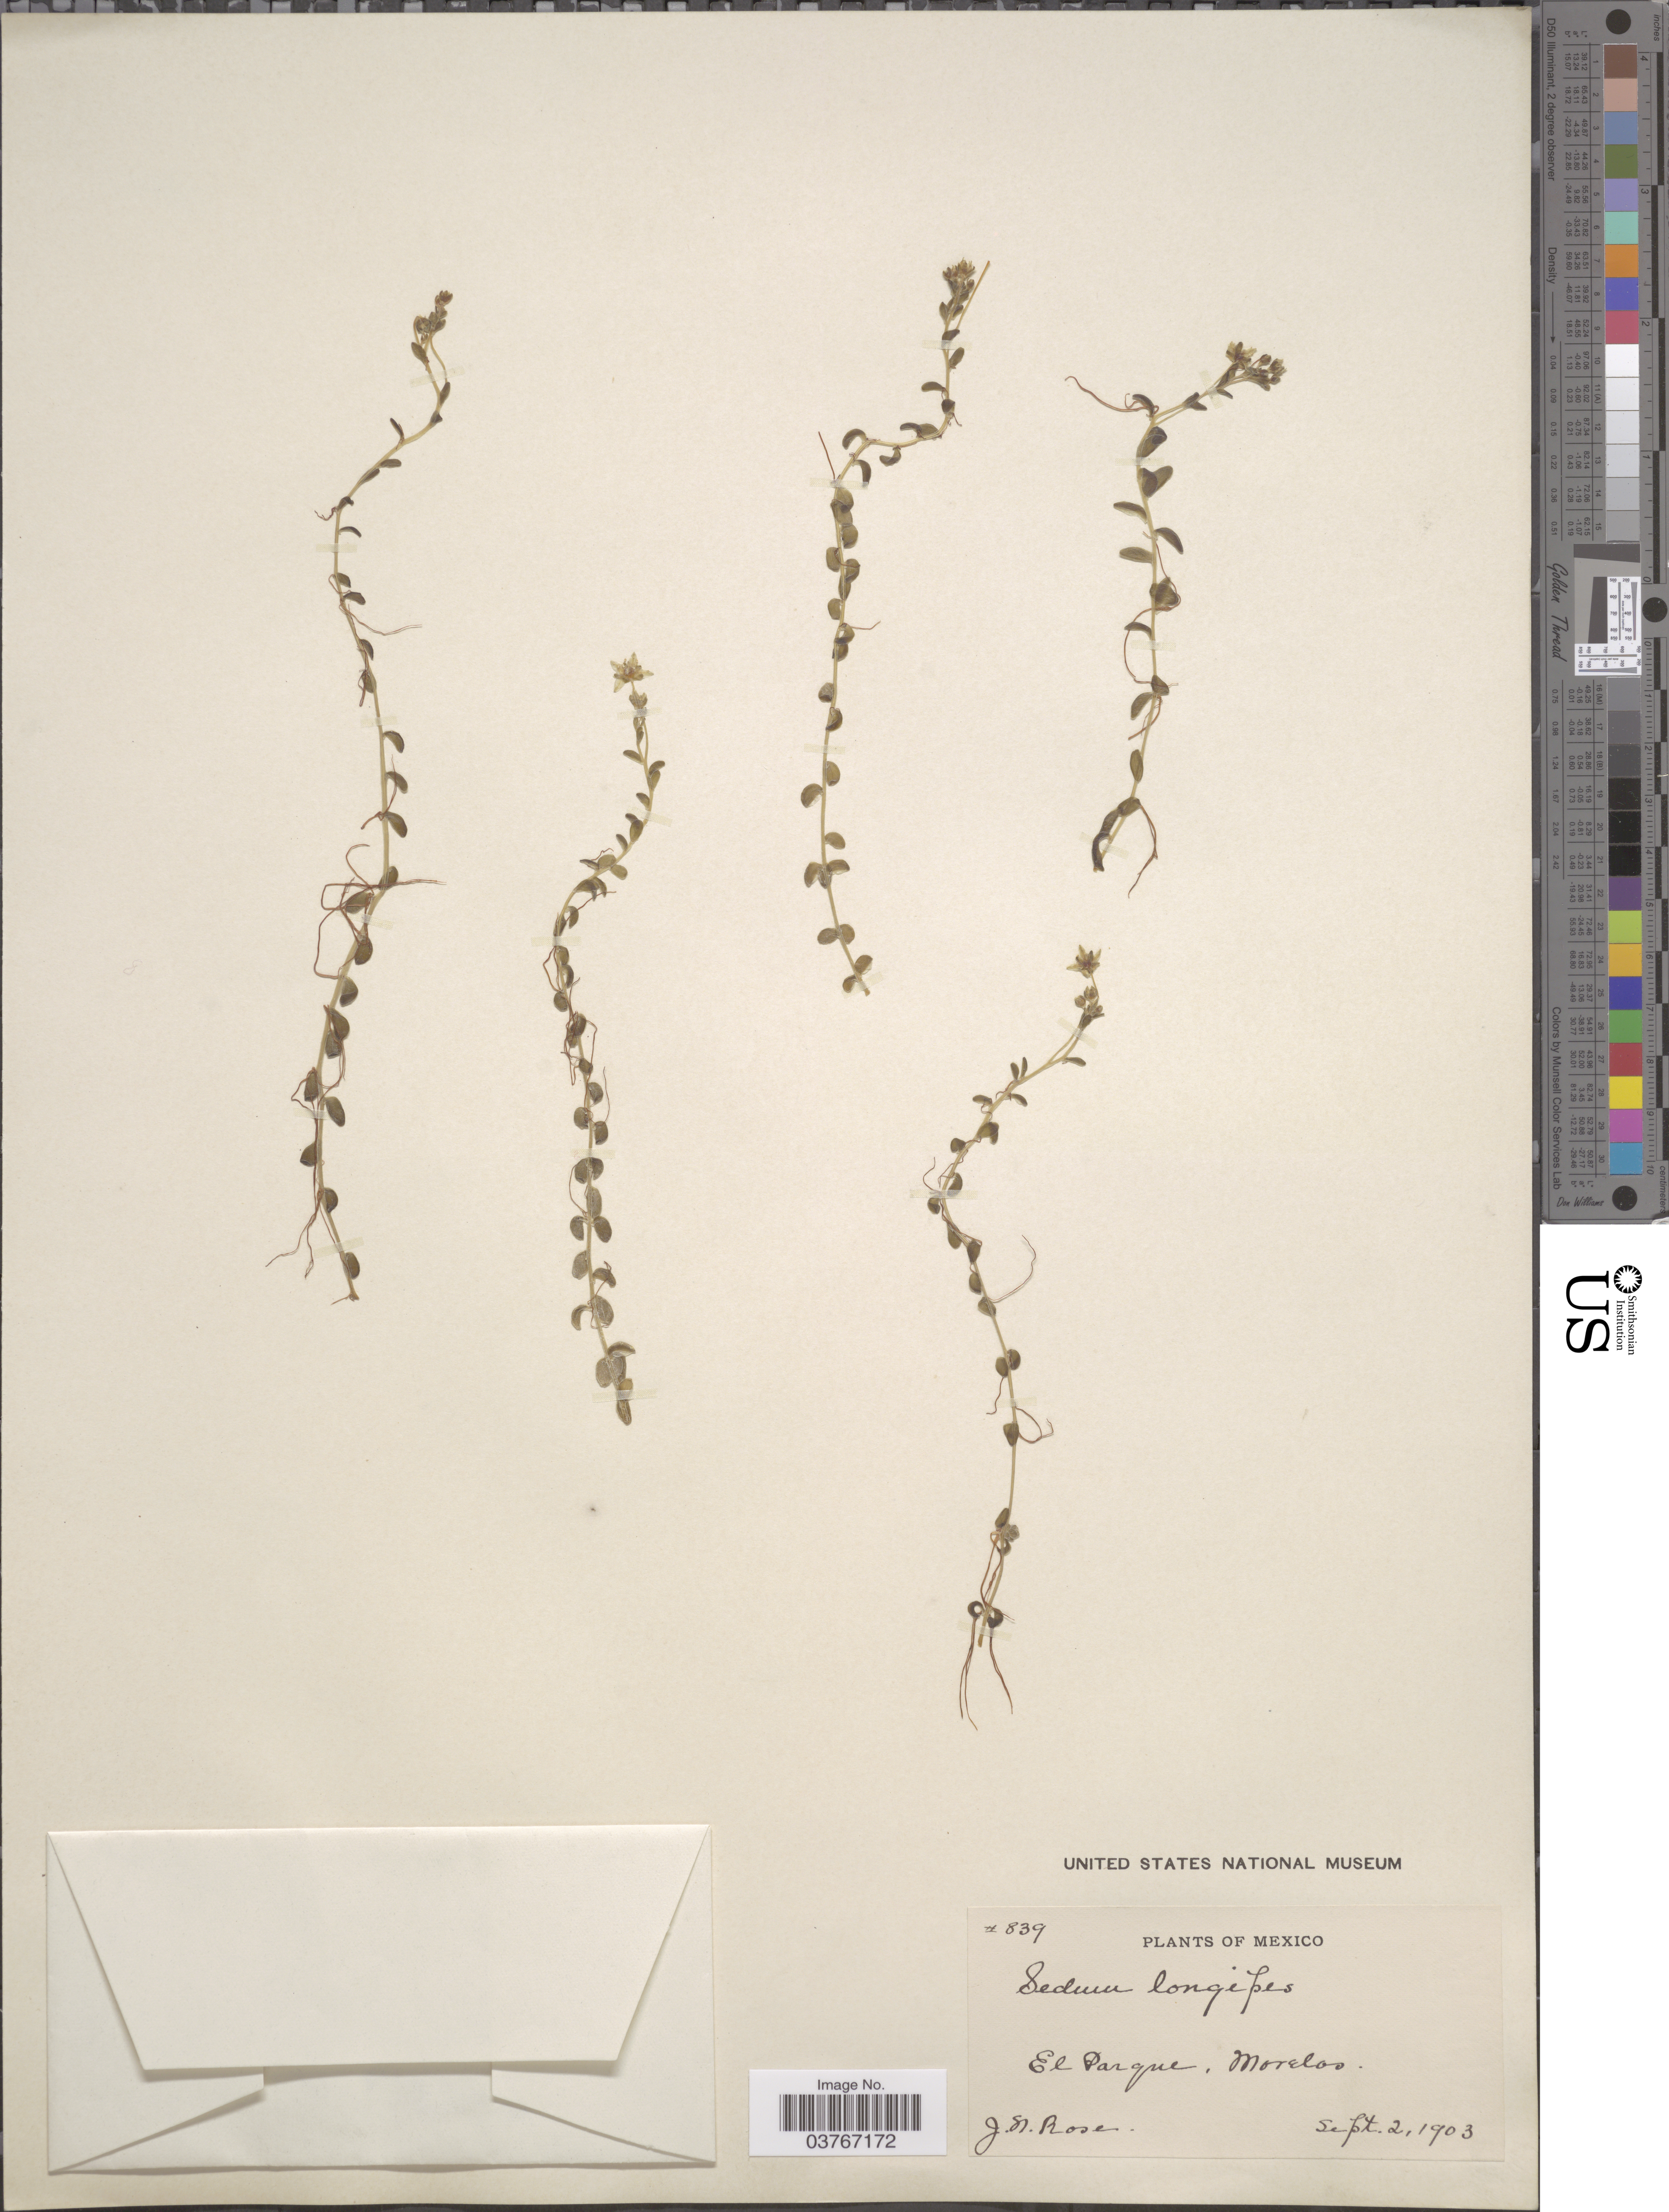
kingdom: Plantae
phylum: Tracheophyta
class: Magnoliopsida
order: Saxifragales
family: Crassulaceae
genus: Sedum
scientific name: Sedum longipes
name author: Rose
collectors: J. N. Rose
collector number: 839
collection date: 1903-09-02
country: Mexico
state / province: Morelos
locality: El Parque.